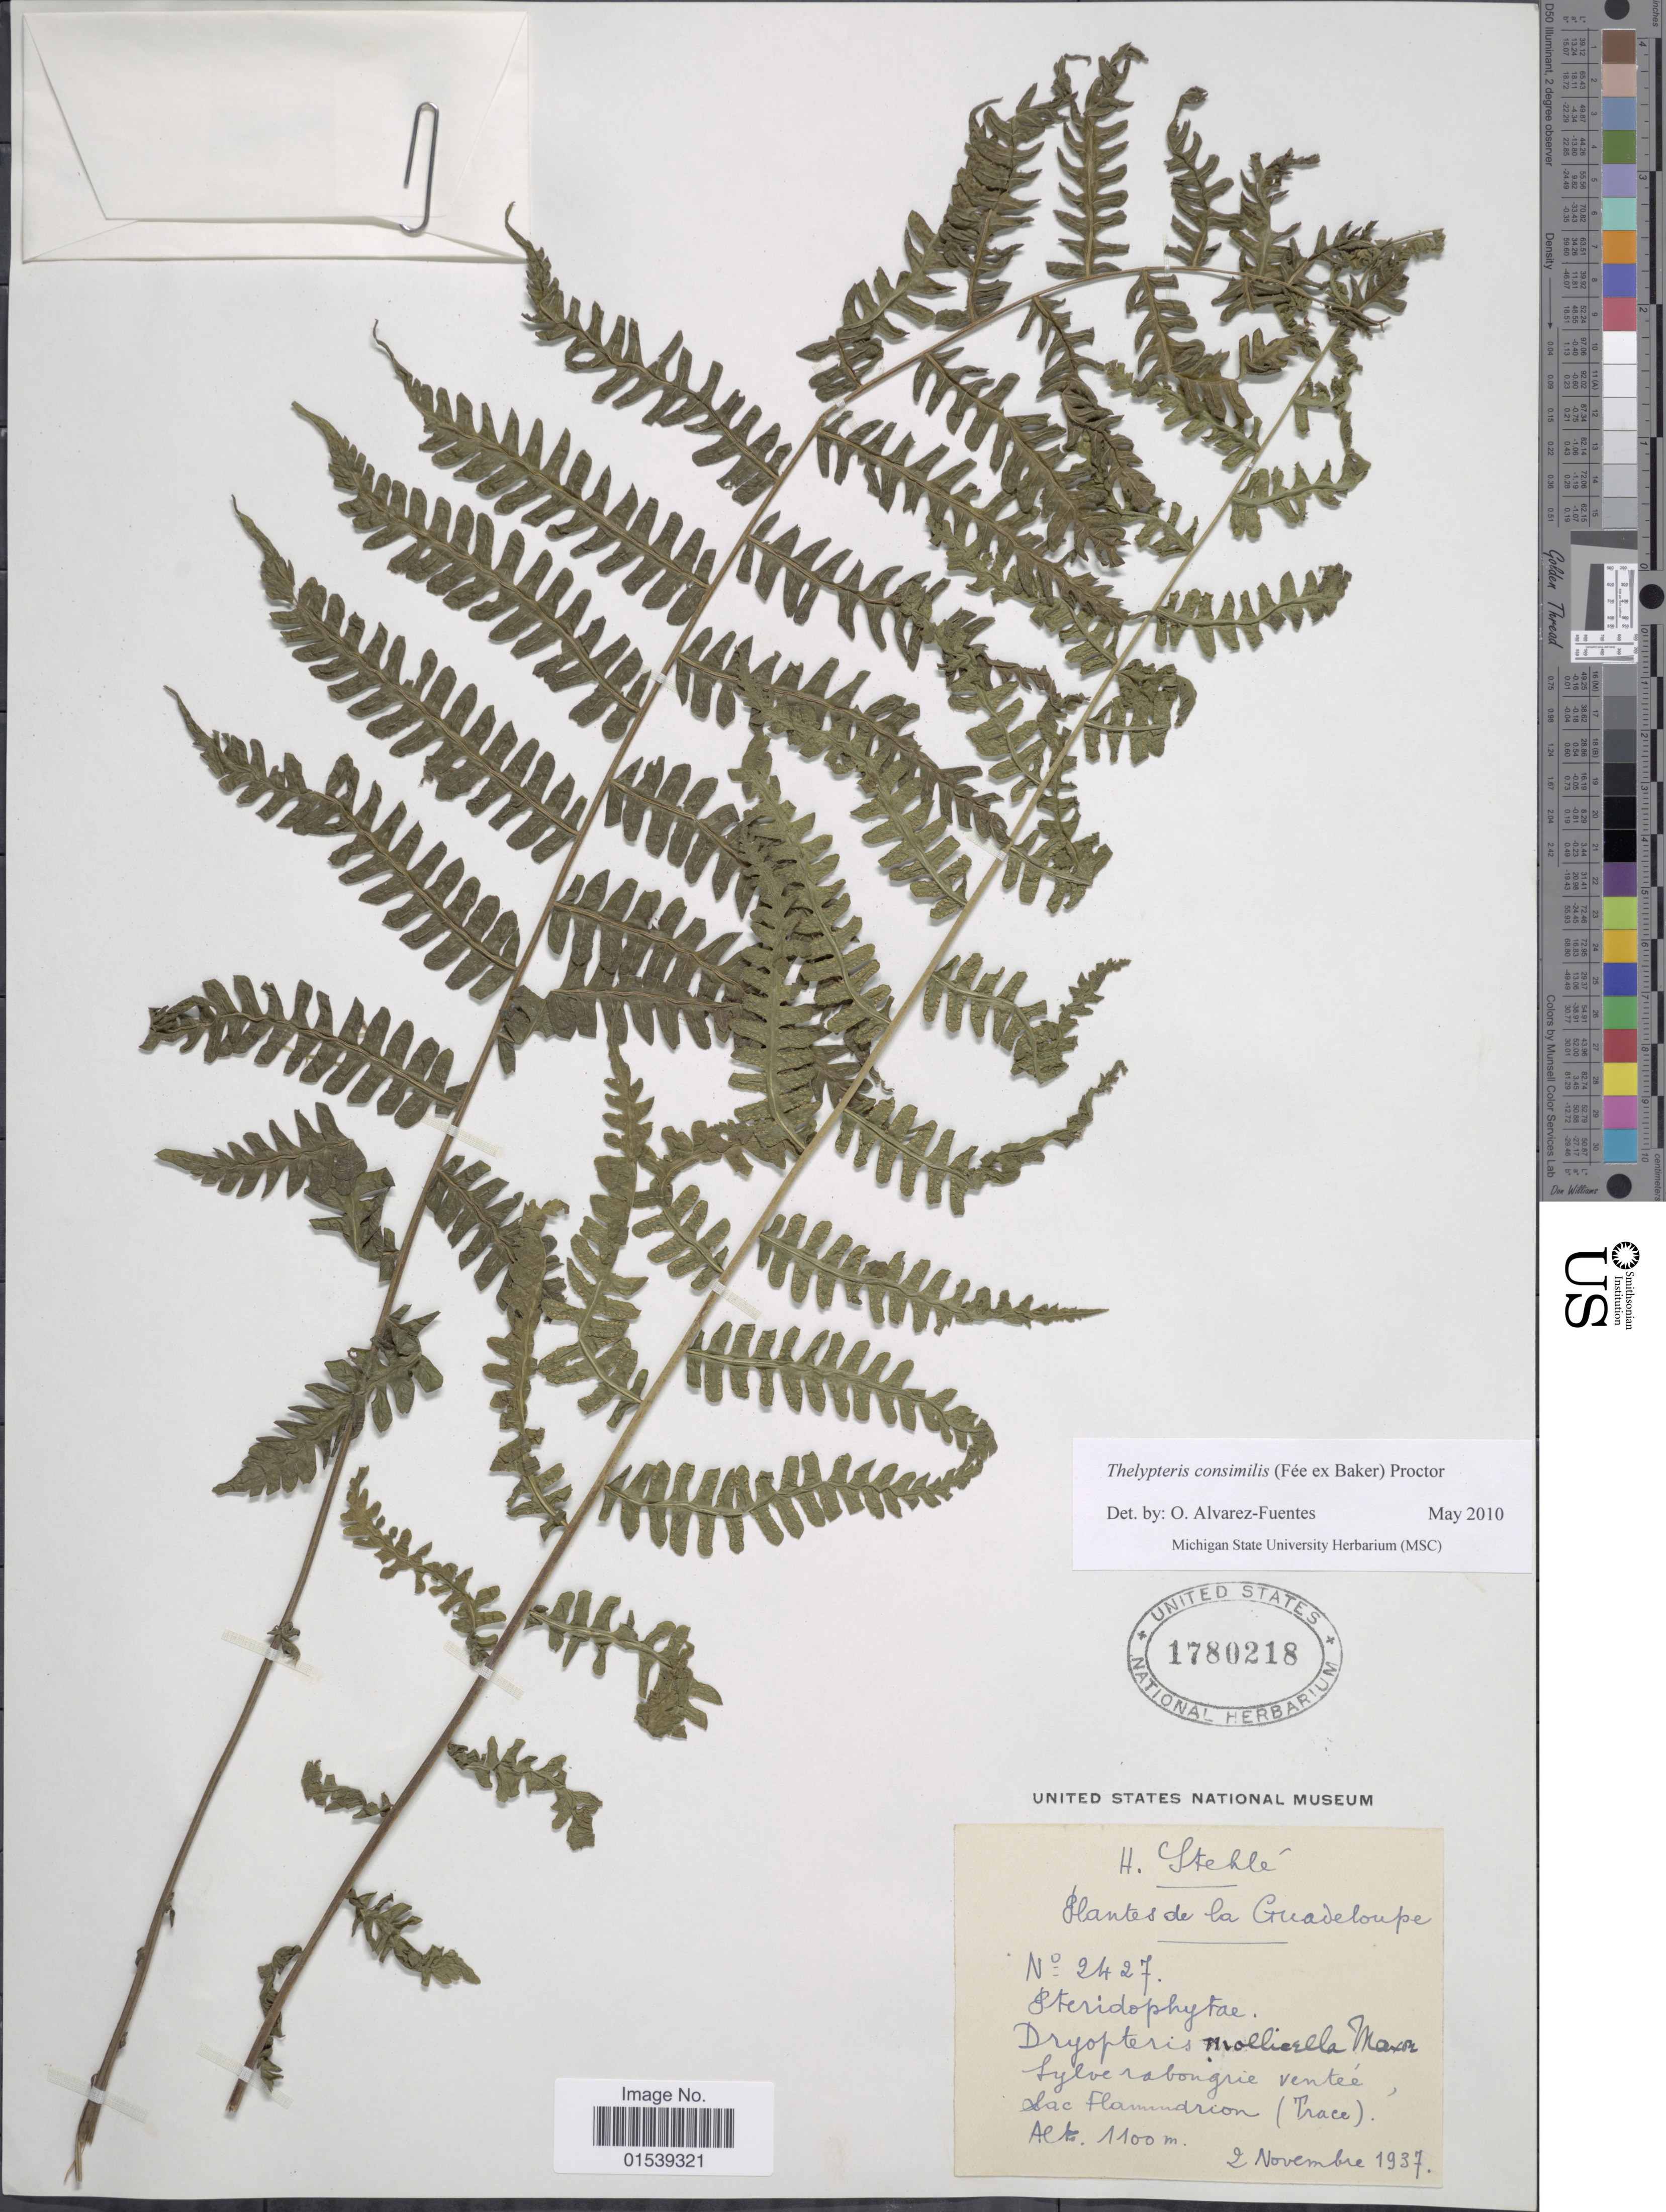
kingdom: Plantae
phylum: Tracheophyta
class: Polypodiopsida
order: Polypodiales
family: Thelypteridaceae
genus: Amauropelta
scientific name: Amauropelta gracilis ined. 2015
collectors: H. Stehlé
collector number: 2427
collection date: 1937-11-02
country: Guadeloupe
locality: Lac Flammarion (Trace)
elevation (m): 1100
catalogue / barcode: US 1780218